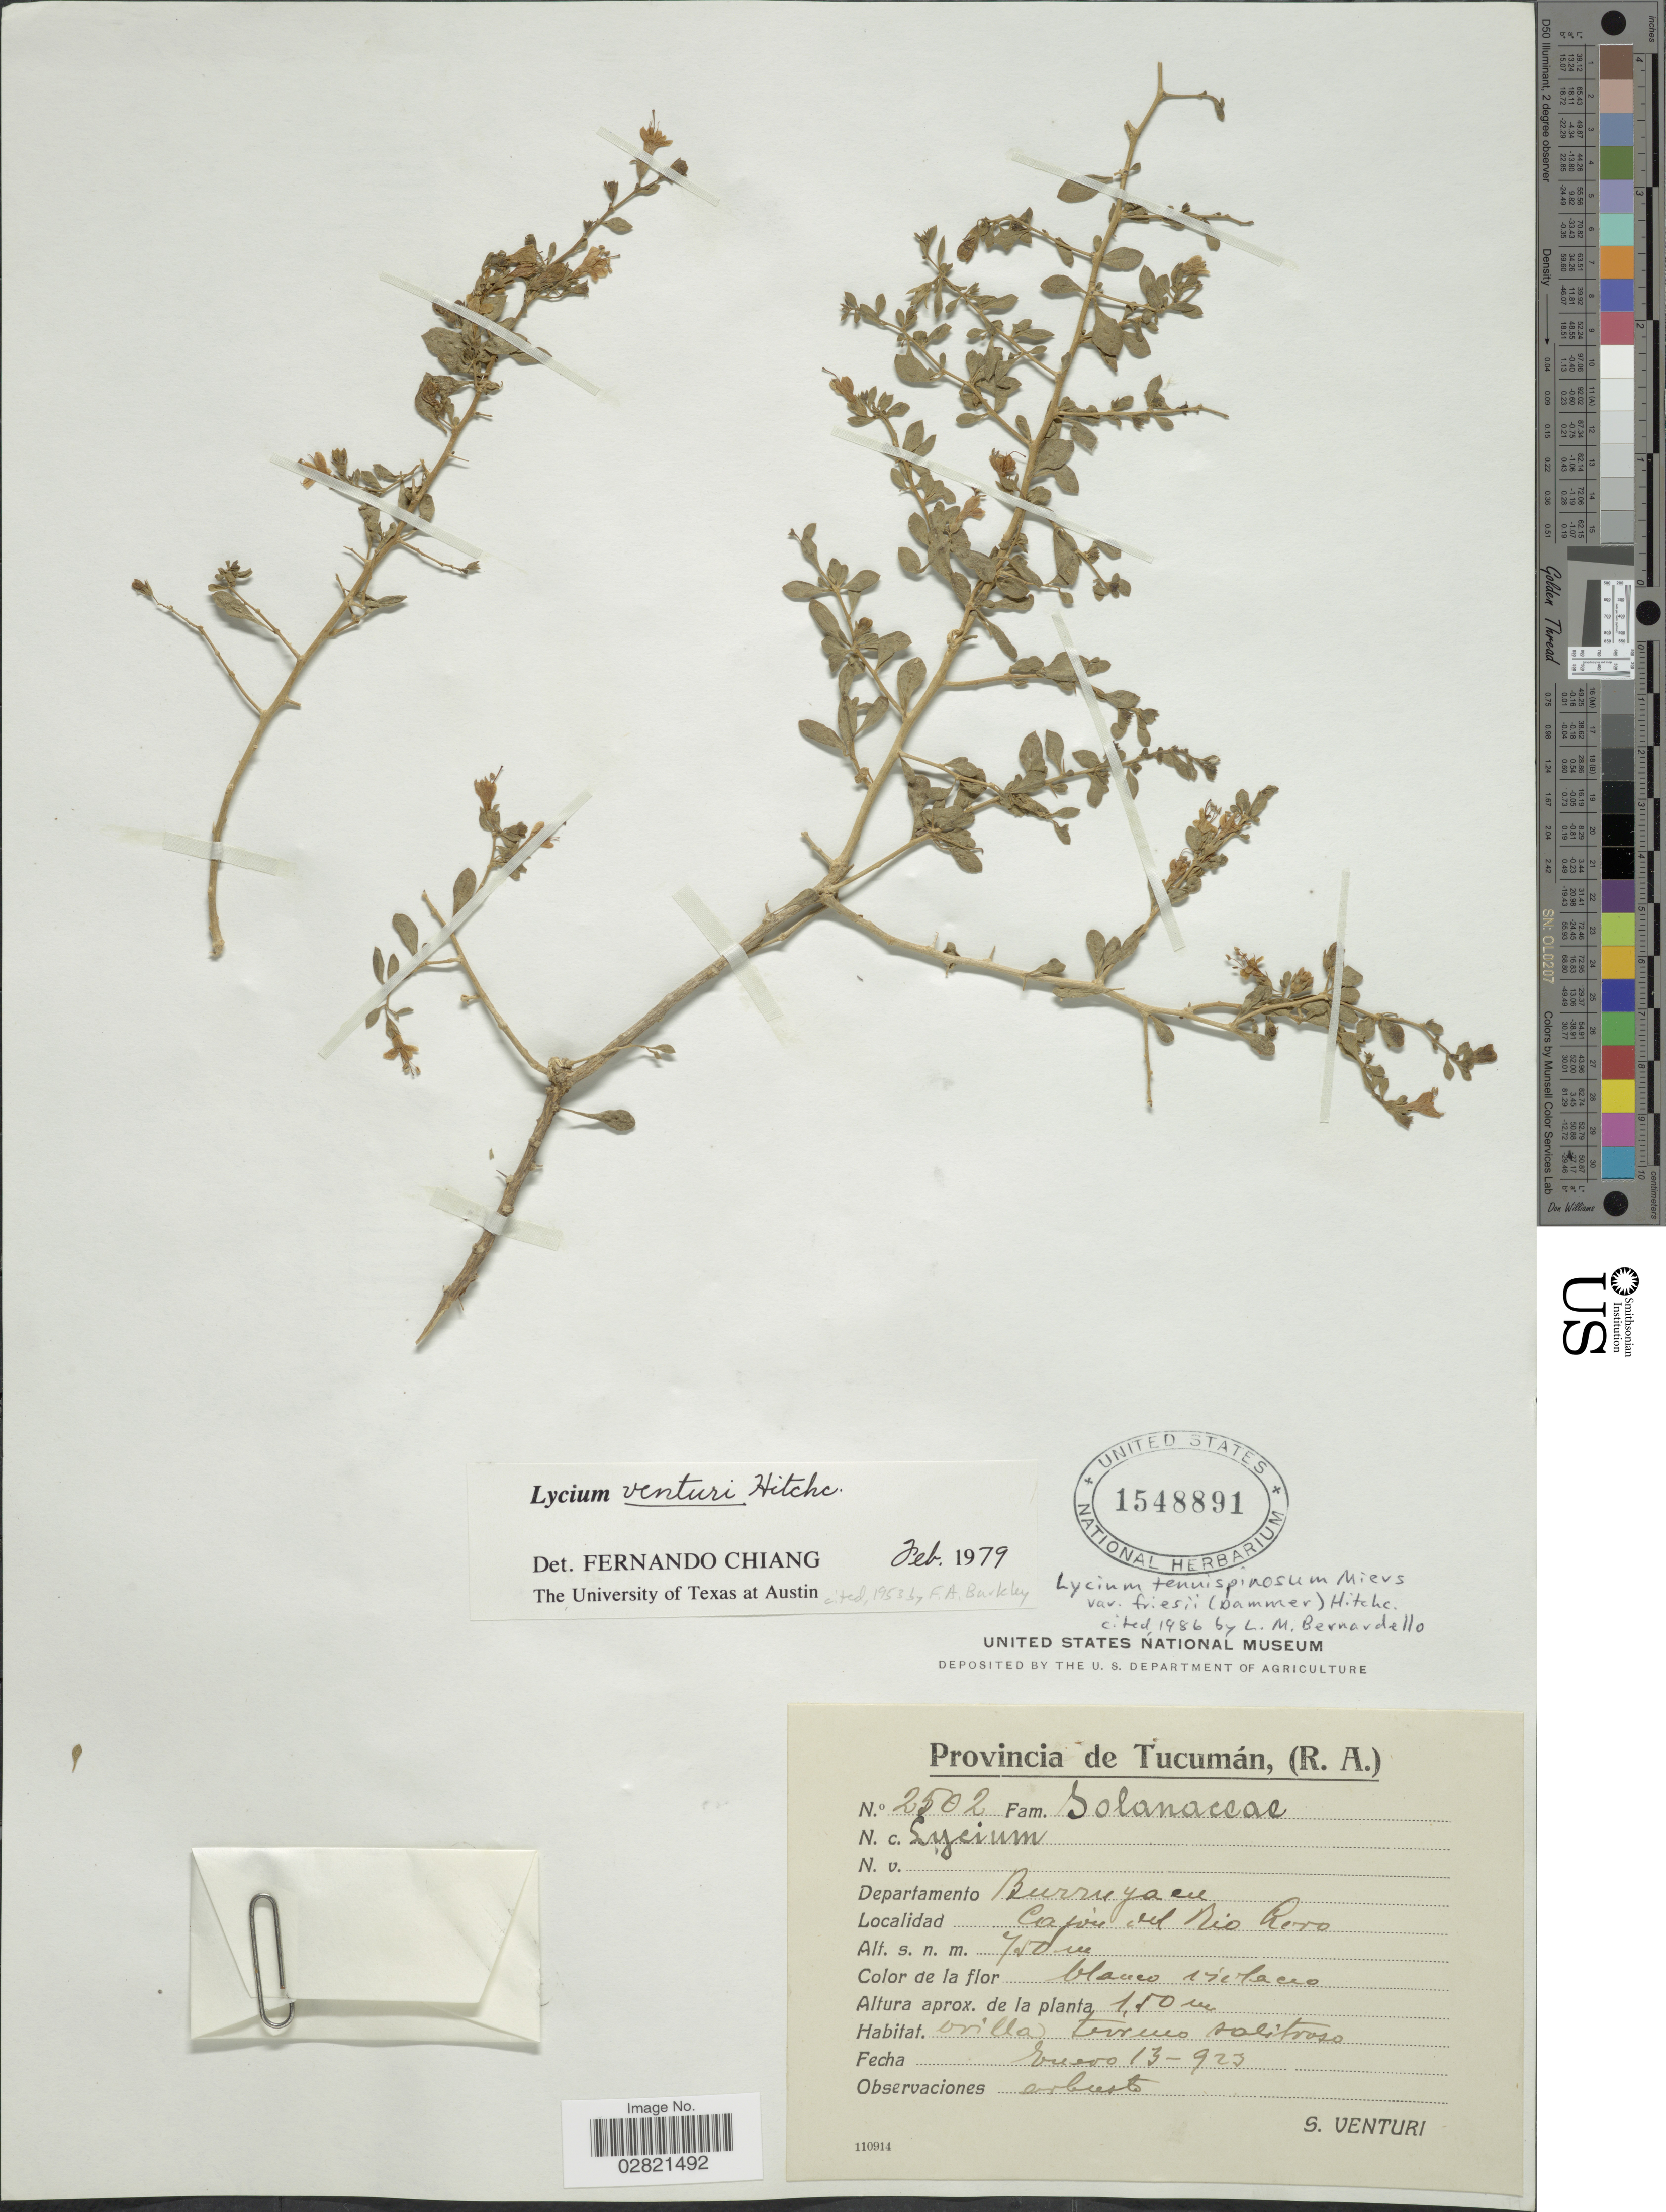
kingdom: Plantae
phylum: Tracheophyta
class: Magnoliopsida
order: Solanales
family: Solanaceae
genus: Lycium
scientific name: Lycium tenuispinosum var. friesii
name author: (Dammer) C.H. Hitchc.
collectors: S. Venturi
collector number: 2502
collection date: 1923-01-13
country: Argentina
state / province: Tucuman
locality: Provincia de Tucumán, (R.A.). Departamento Burruyacu. Capiz del Rio Pico.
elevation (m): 750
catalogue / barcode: US 1548891